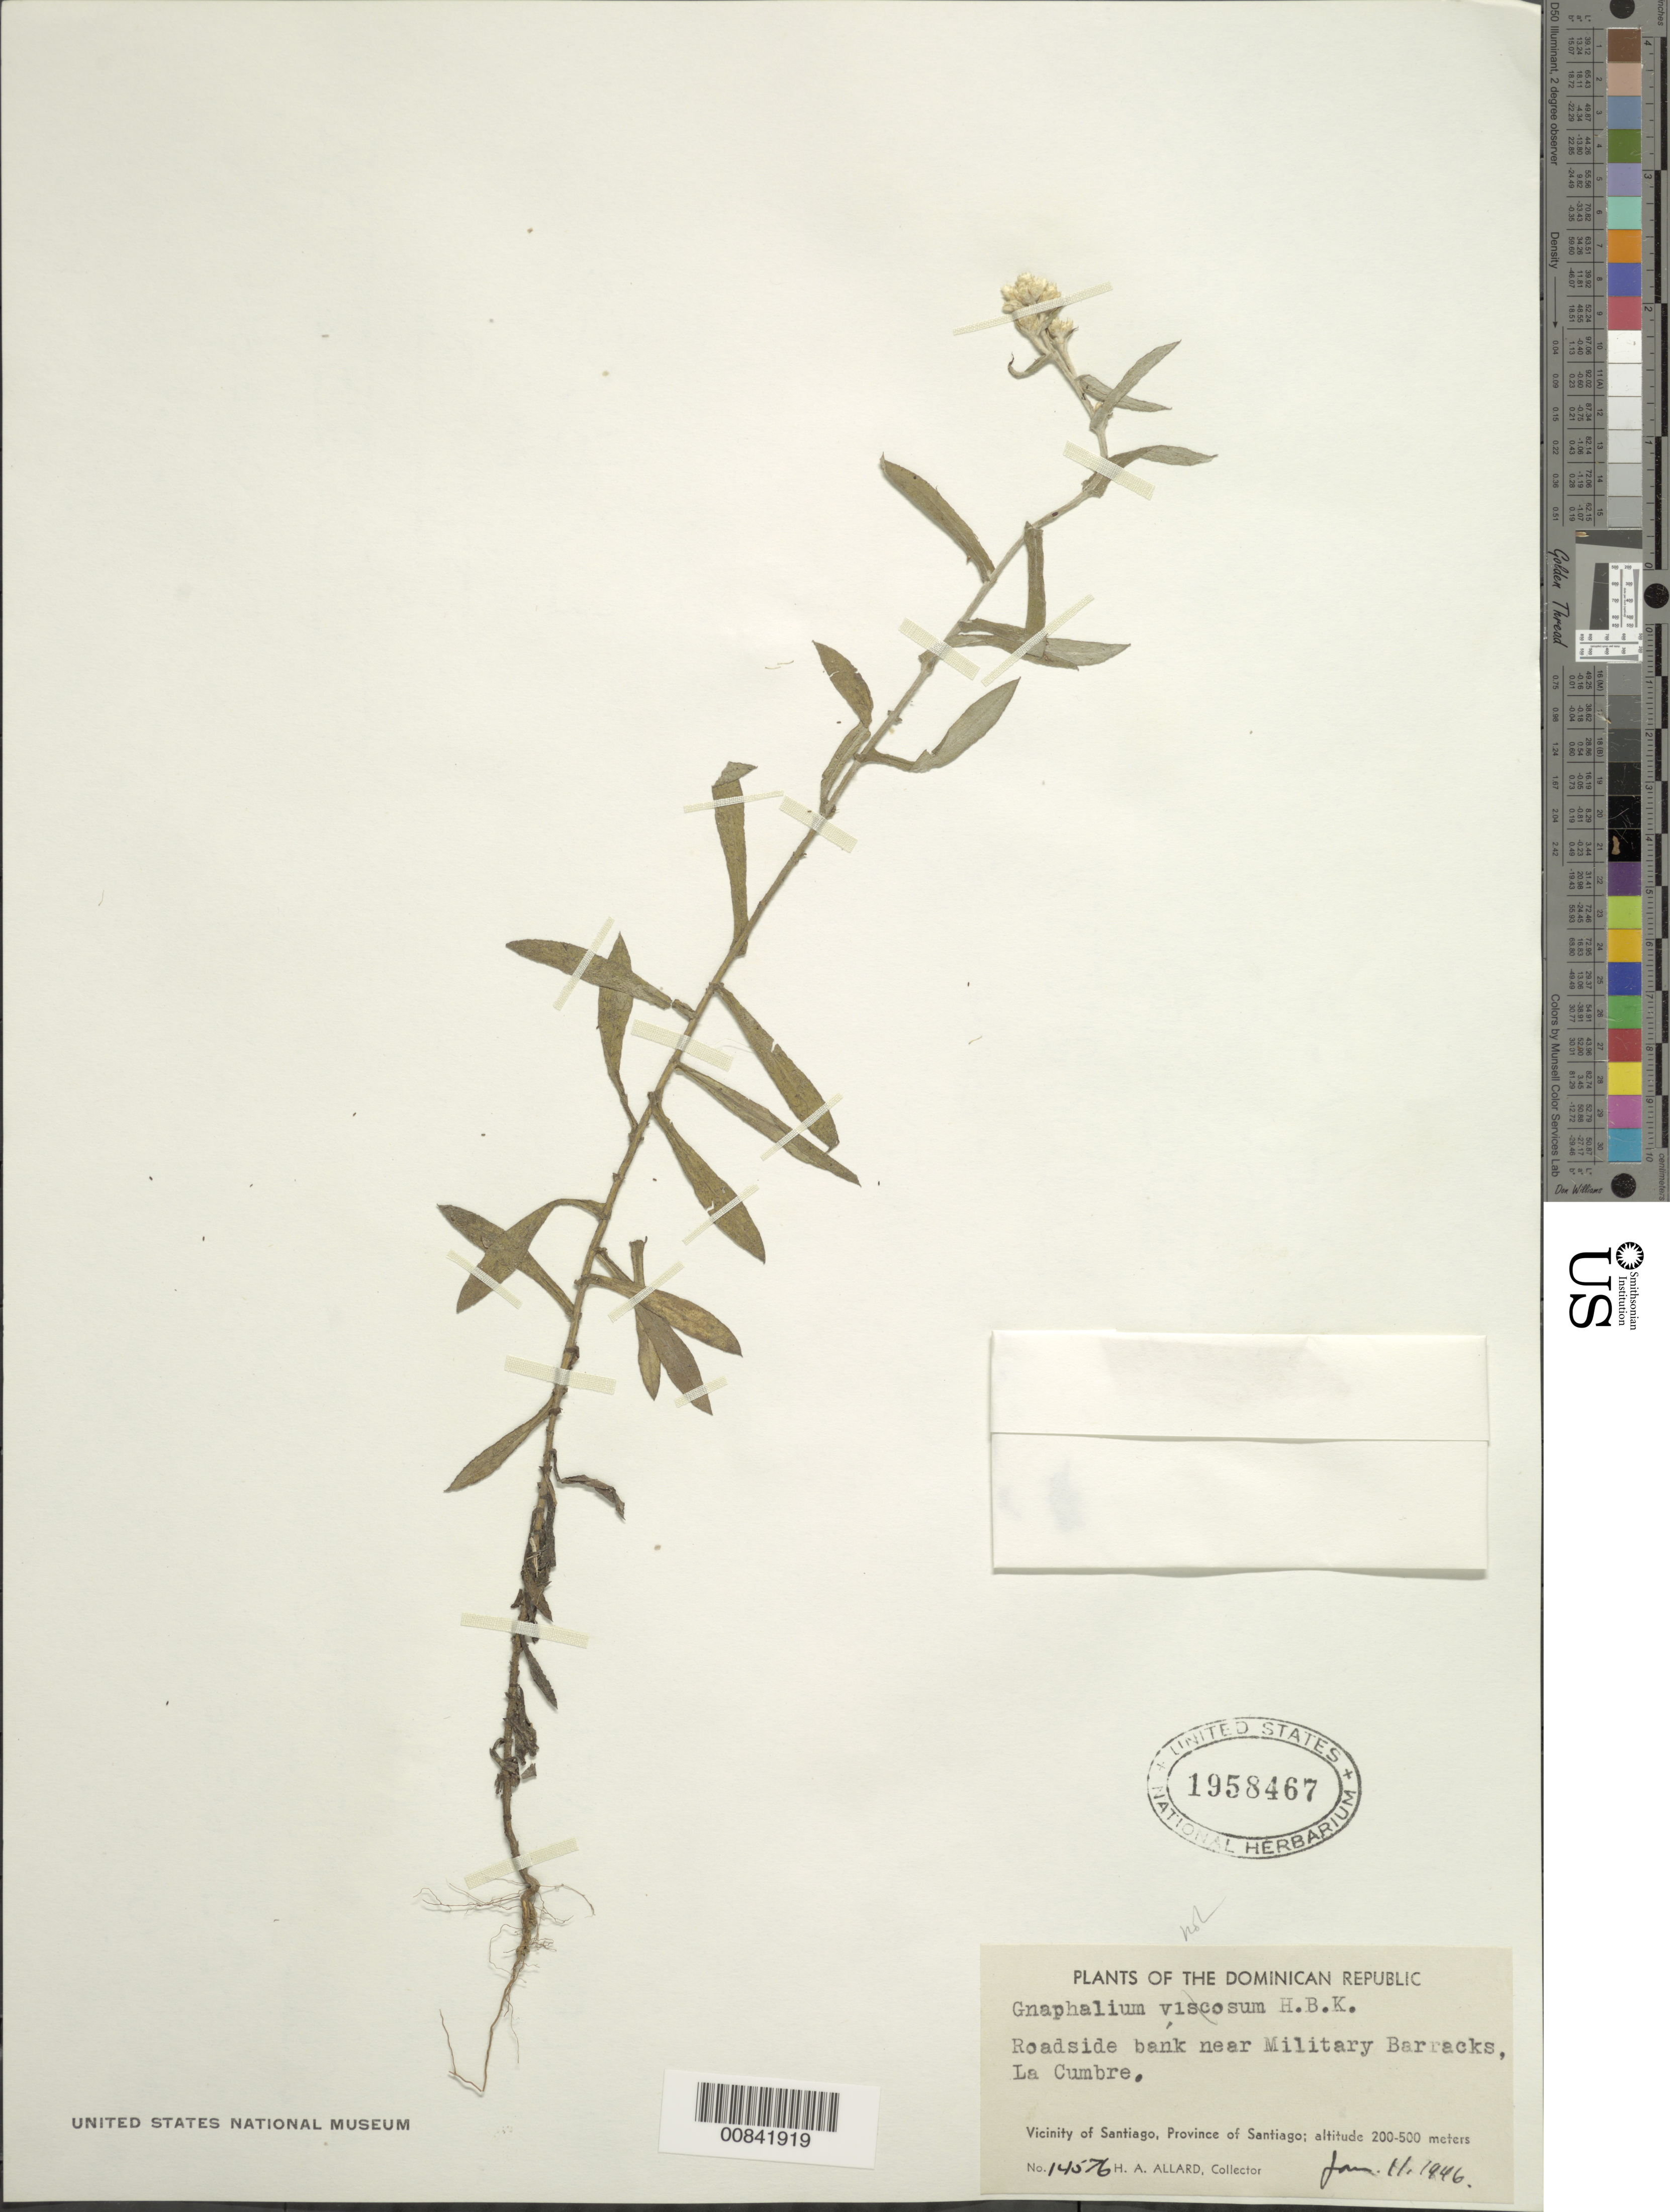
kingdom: Plantae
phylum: Tracheophyta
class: Magnoliopsida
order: Asterales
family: Asteraceae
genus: Pseudognaphalium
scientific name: Pseudognaphalium domingense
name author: (Lam.) Anderb.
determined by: Nesom, Guy L.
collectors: H. A. Allard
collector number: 14576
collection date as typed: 11 Jan 1946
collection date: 1946-01-11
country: Dominican Republic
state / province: Santiago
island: Hispaniola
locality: Vicinity of Santiago, near Military Barracks, La Cumbre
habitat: Roadside bank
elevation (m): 200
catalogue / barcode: US 1958467